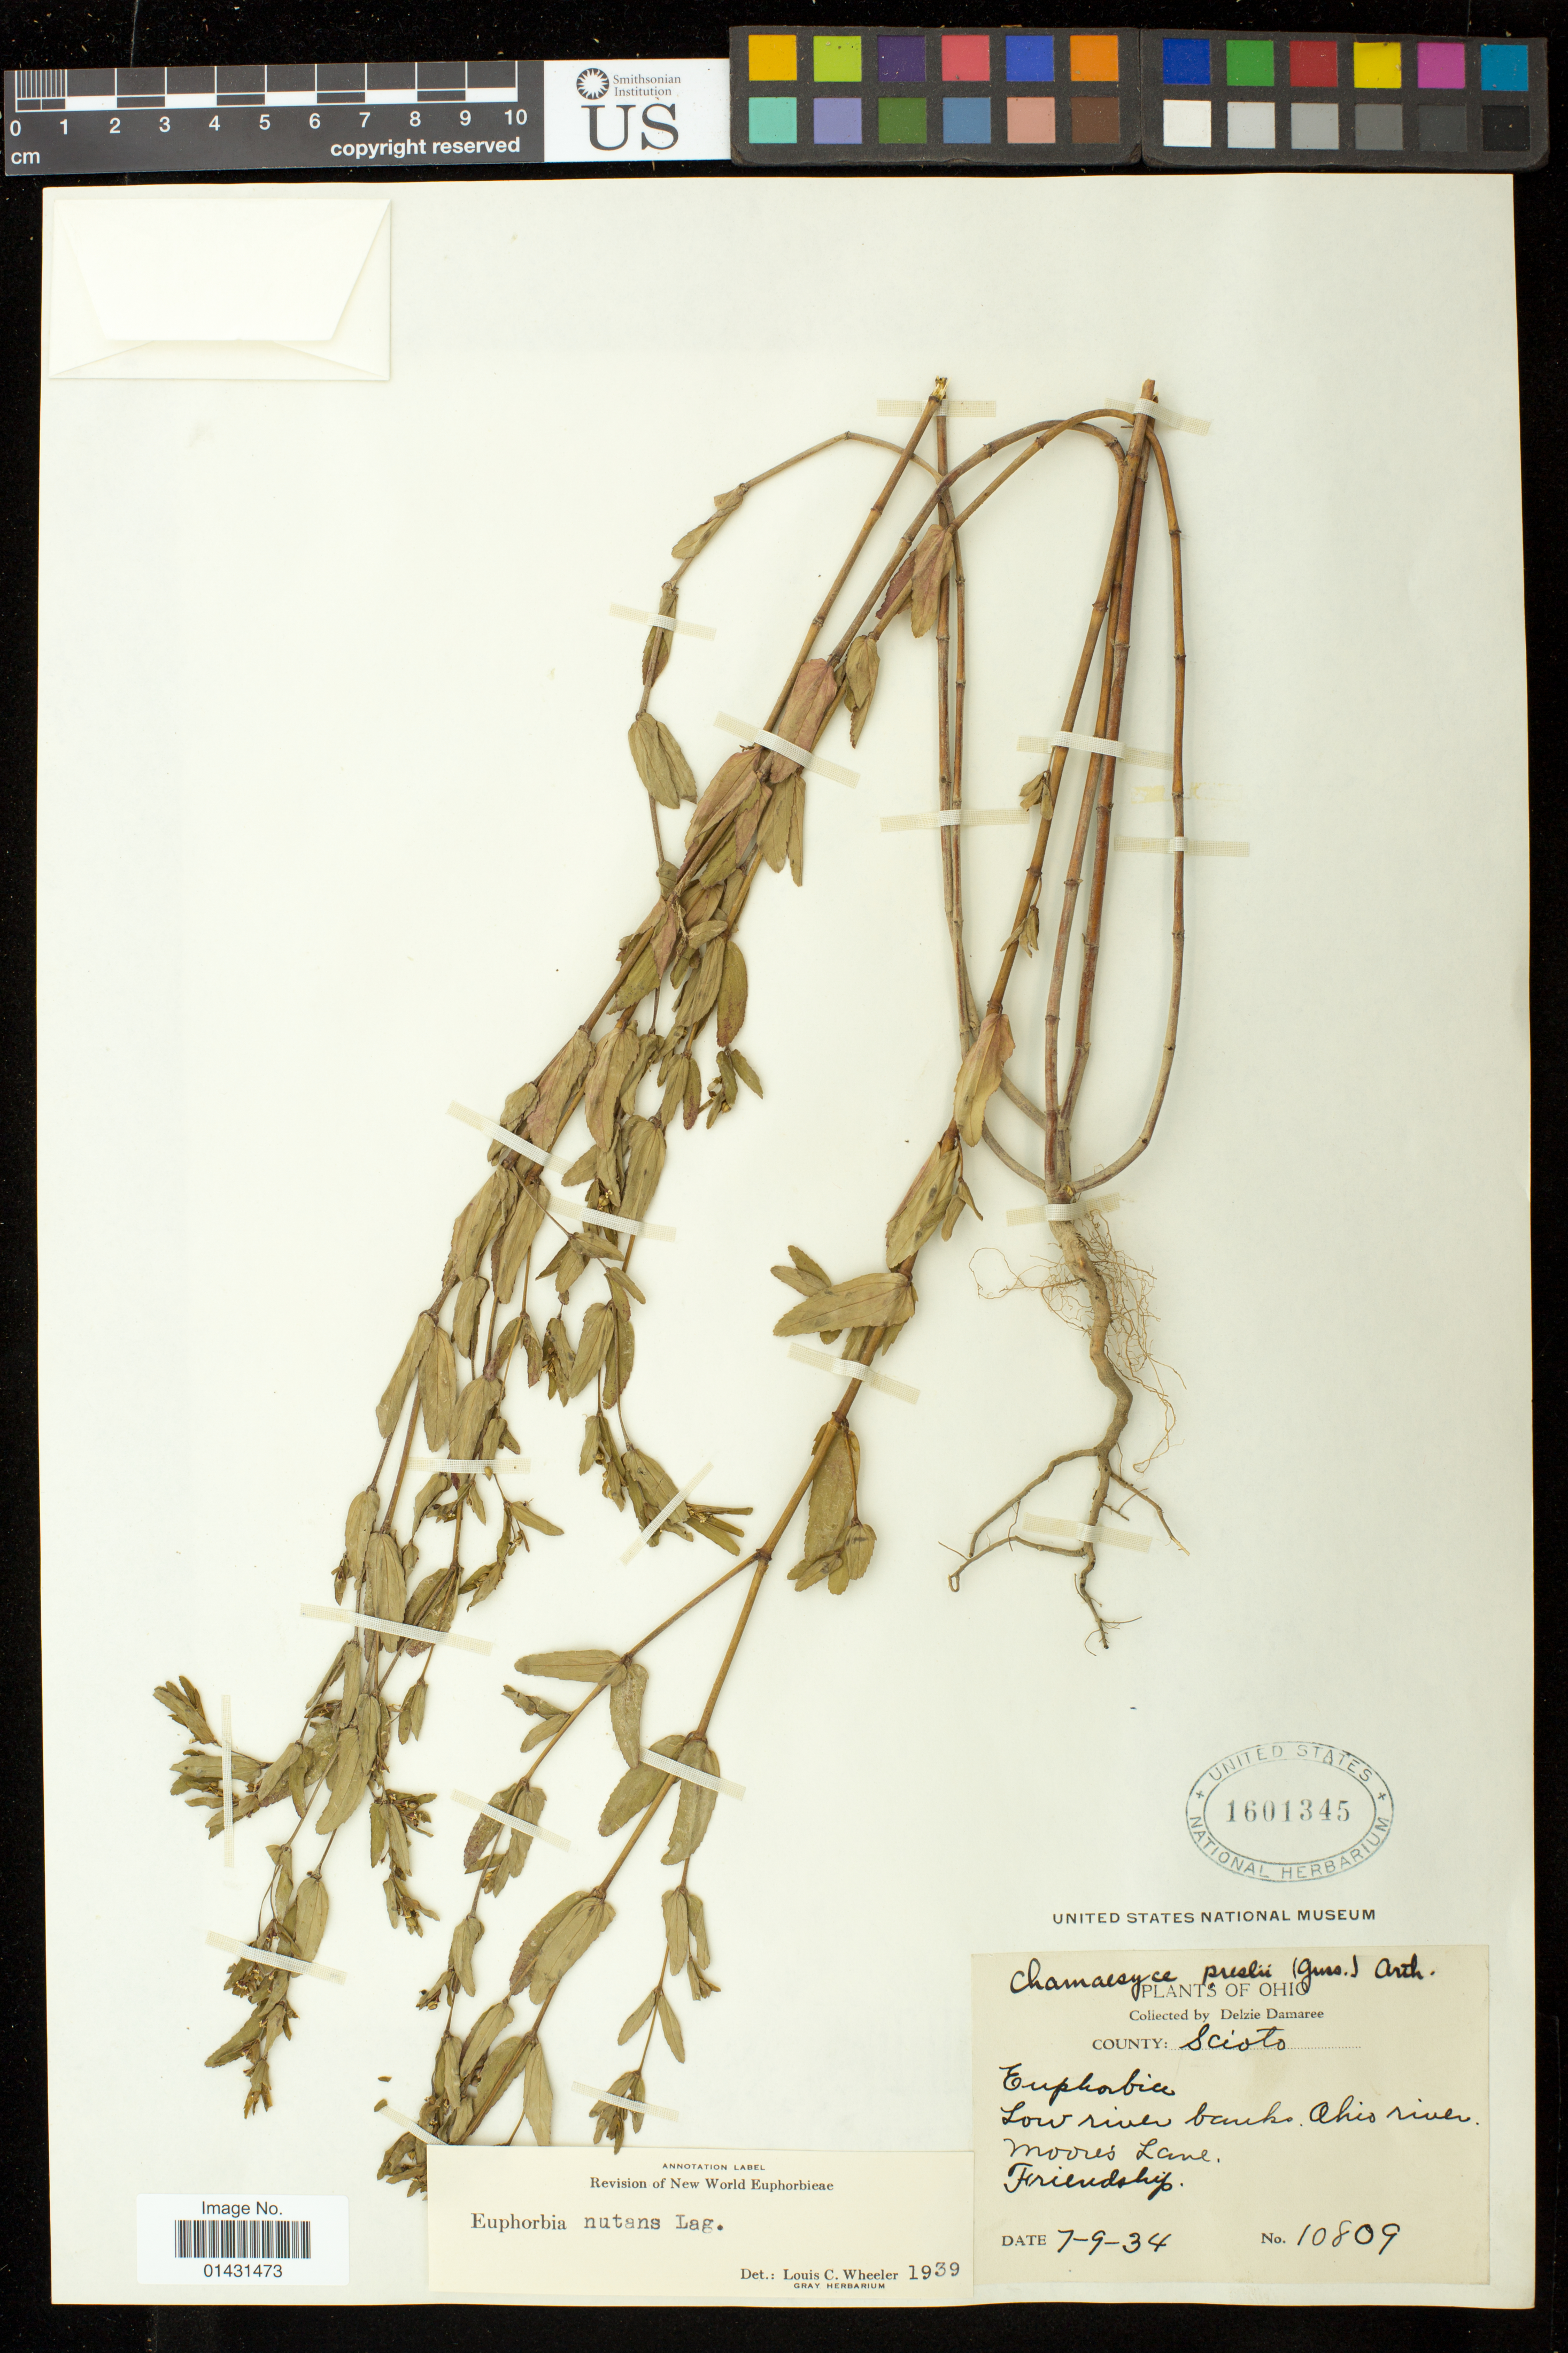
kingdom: Plantae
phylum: Tracheophyta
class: Magnoliopsida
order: Malpighiales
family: Euphorbiaceae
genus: Euphorbia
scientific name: Euphorbia maculata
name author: L.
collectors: D. Demaree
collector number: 10809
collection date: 1934-07-09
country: United States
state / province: Ohio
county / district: Scioto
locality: Ohio river Moore's Lane Friendship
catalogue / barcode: US 1601345